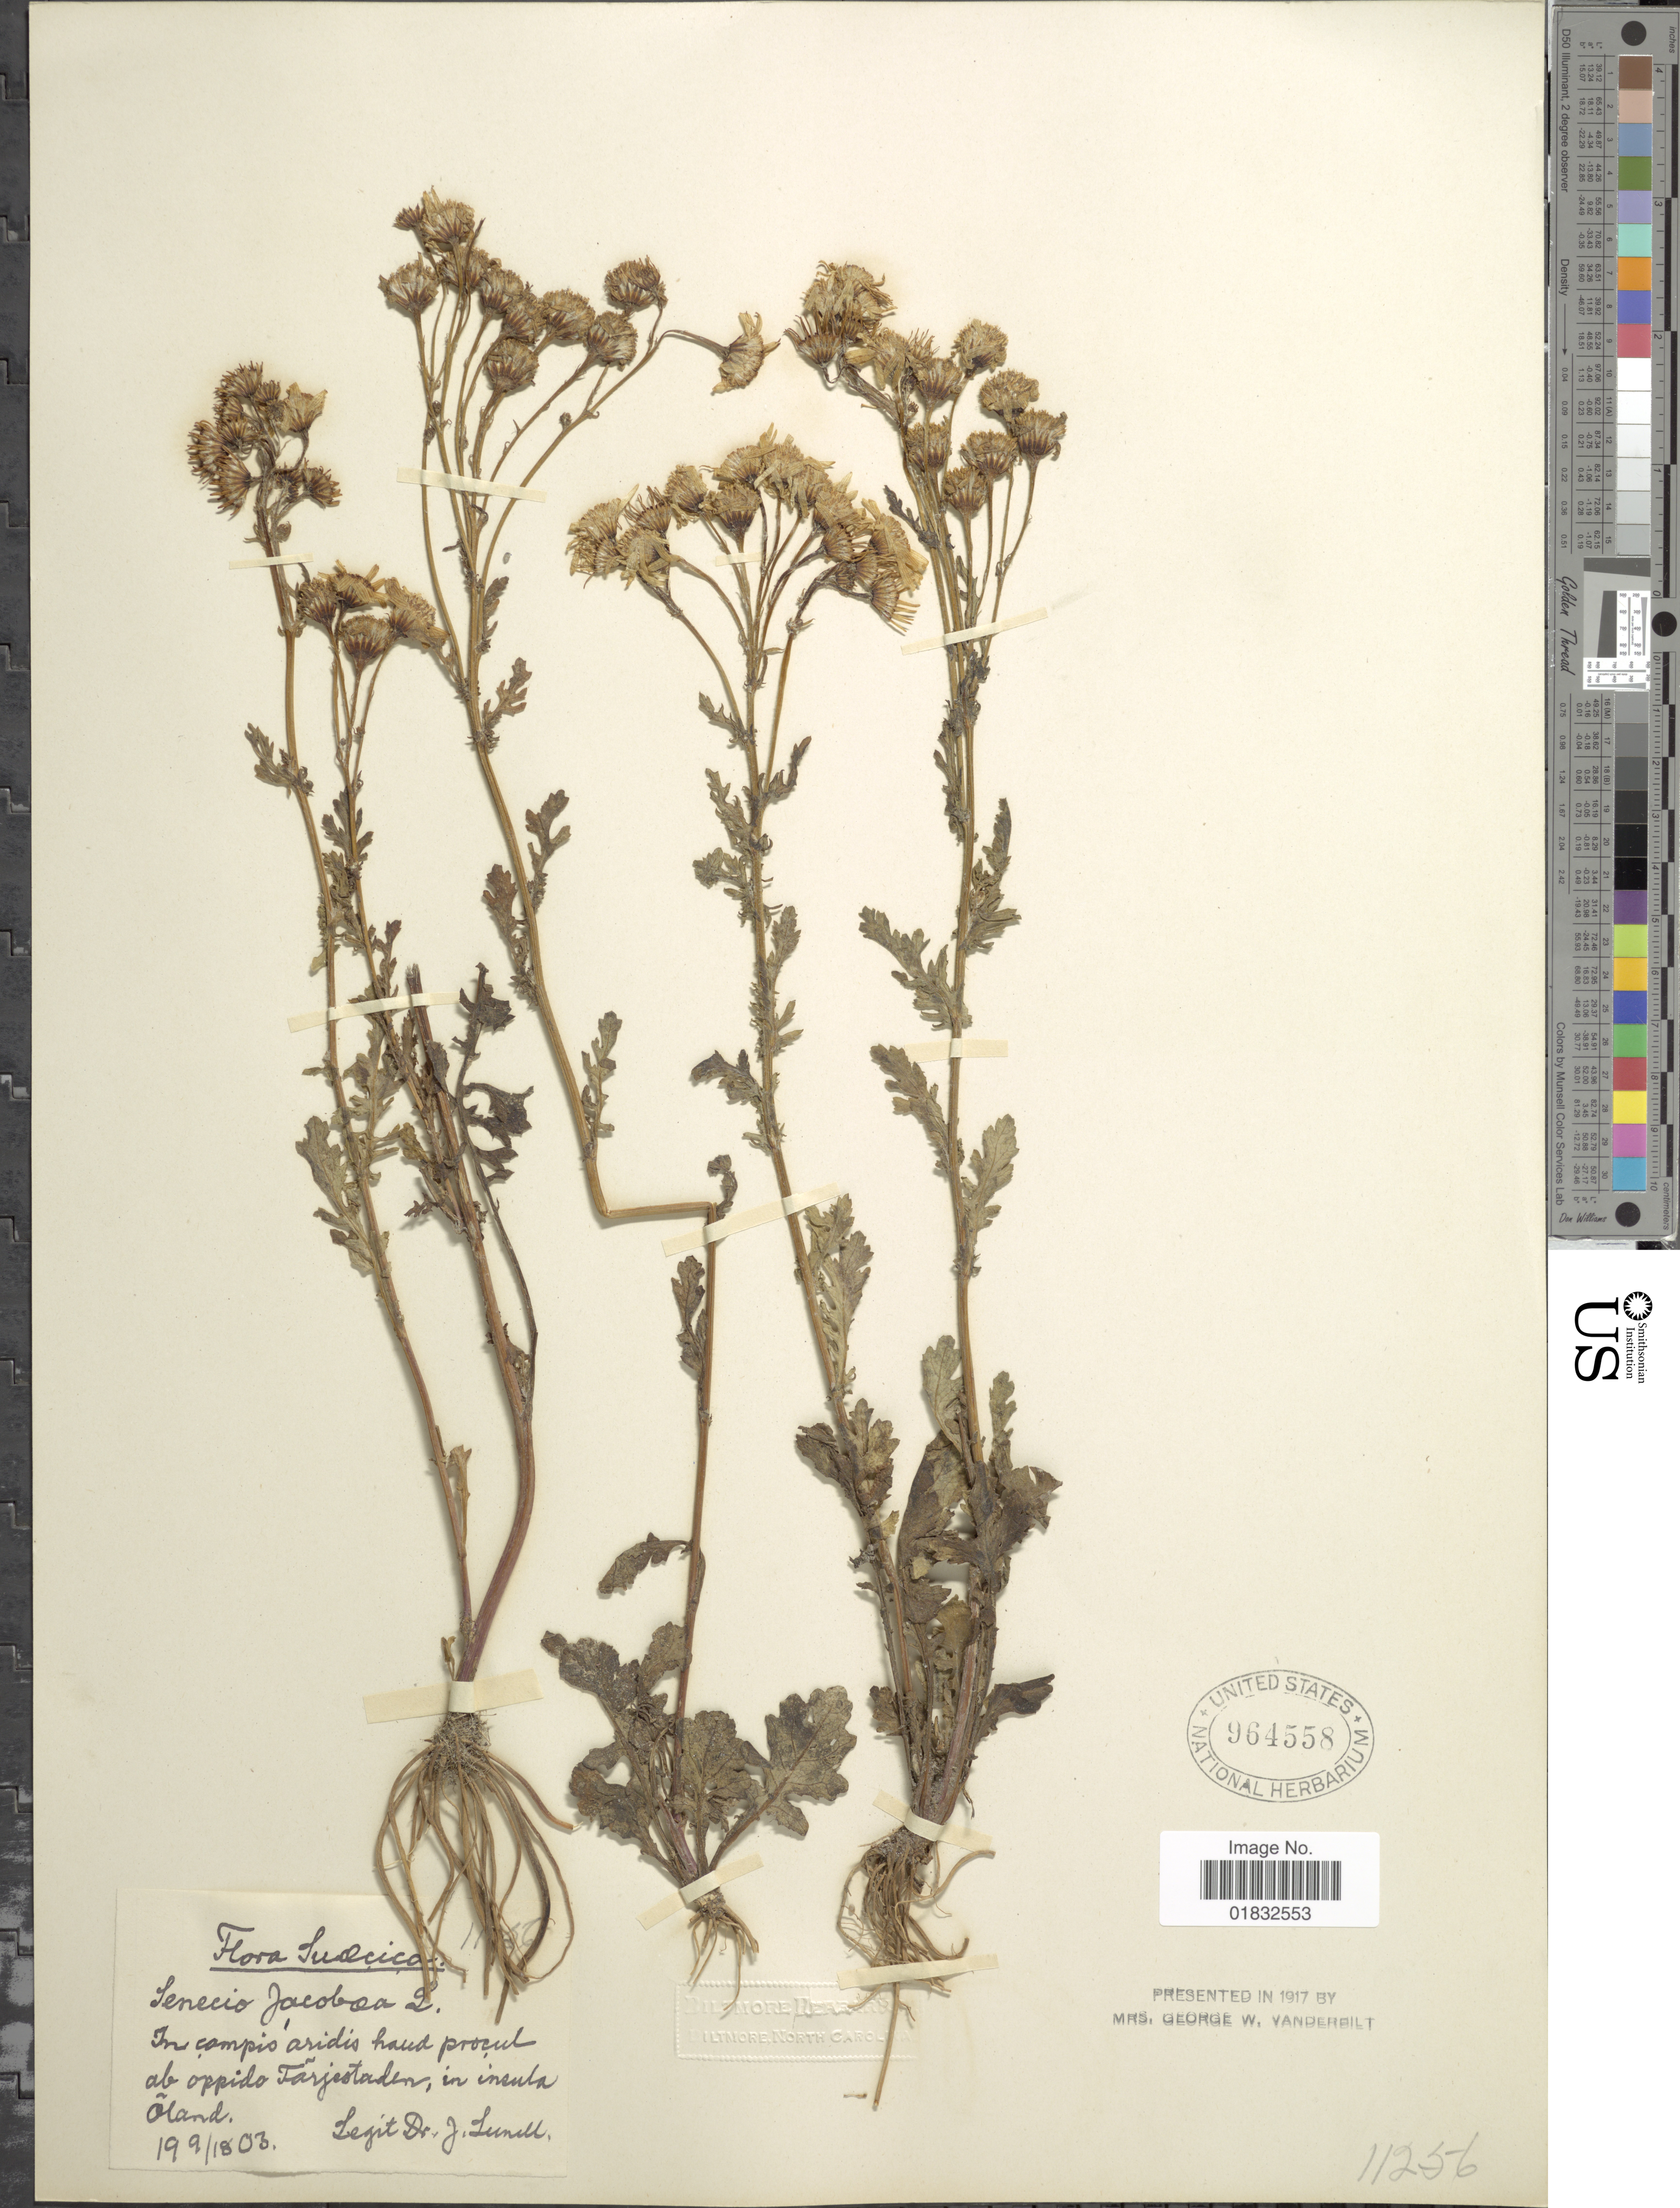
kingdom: Plantae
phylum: Tracheophyta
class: Magnoliopsida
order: Asterales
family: Asteraceae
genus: Jacobaea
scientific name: Jacobaea vulgaris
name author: Gaertn.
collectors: J. Lunell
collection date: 1903-09-18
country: Sweden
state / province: Kalmar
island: Oland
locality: Fârjestaden, in insula Õland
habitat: In campis aridis haud procul ab oppido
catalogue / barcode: US 964558